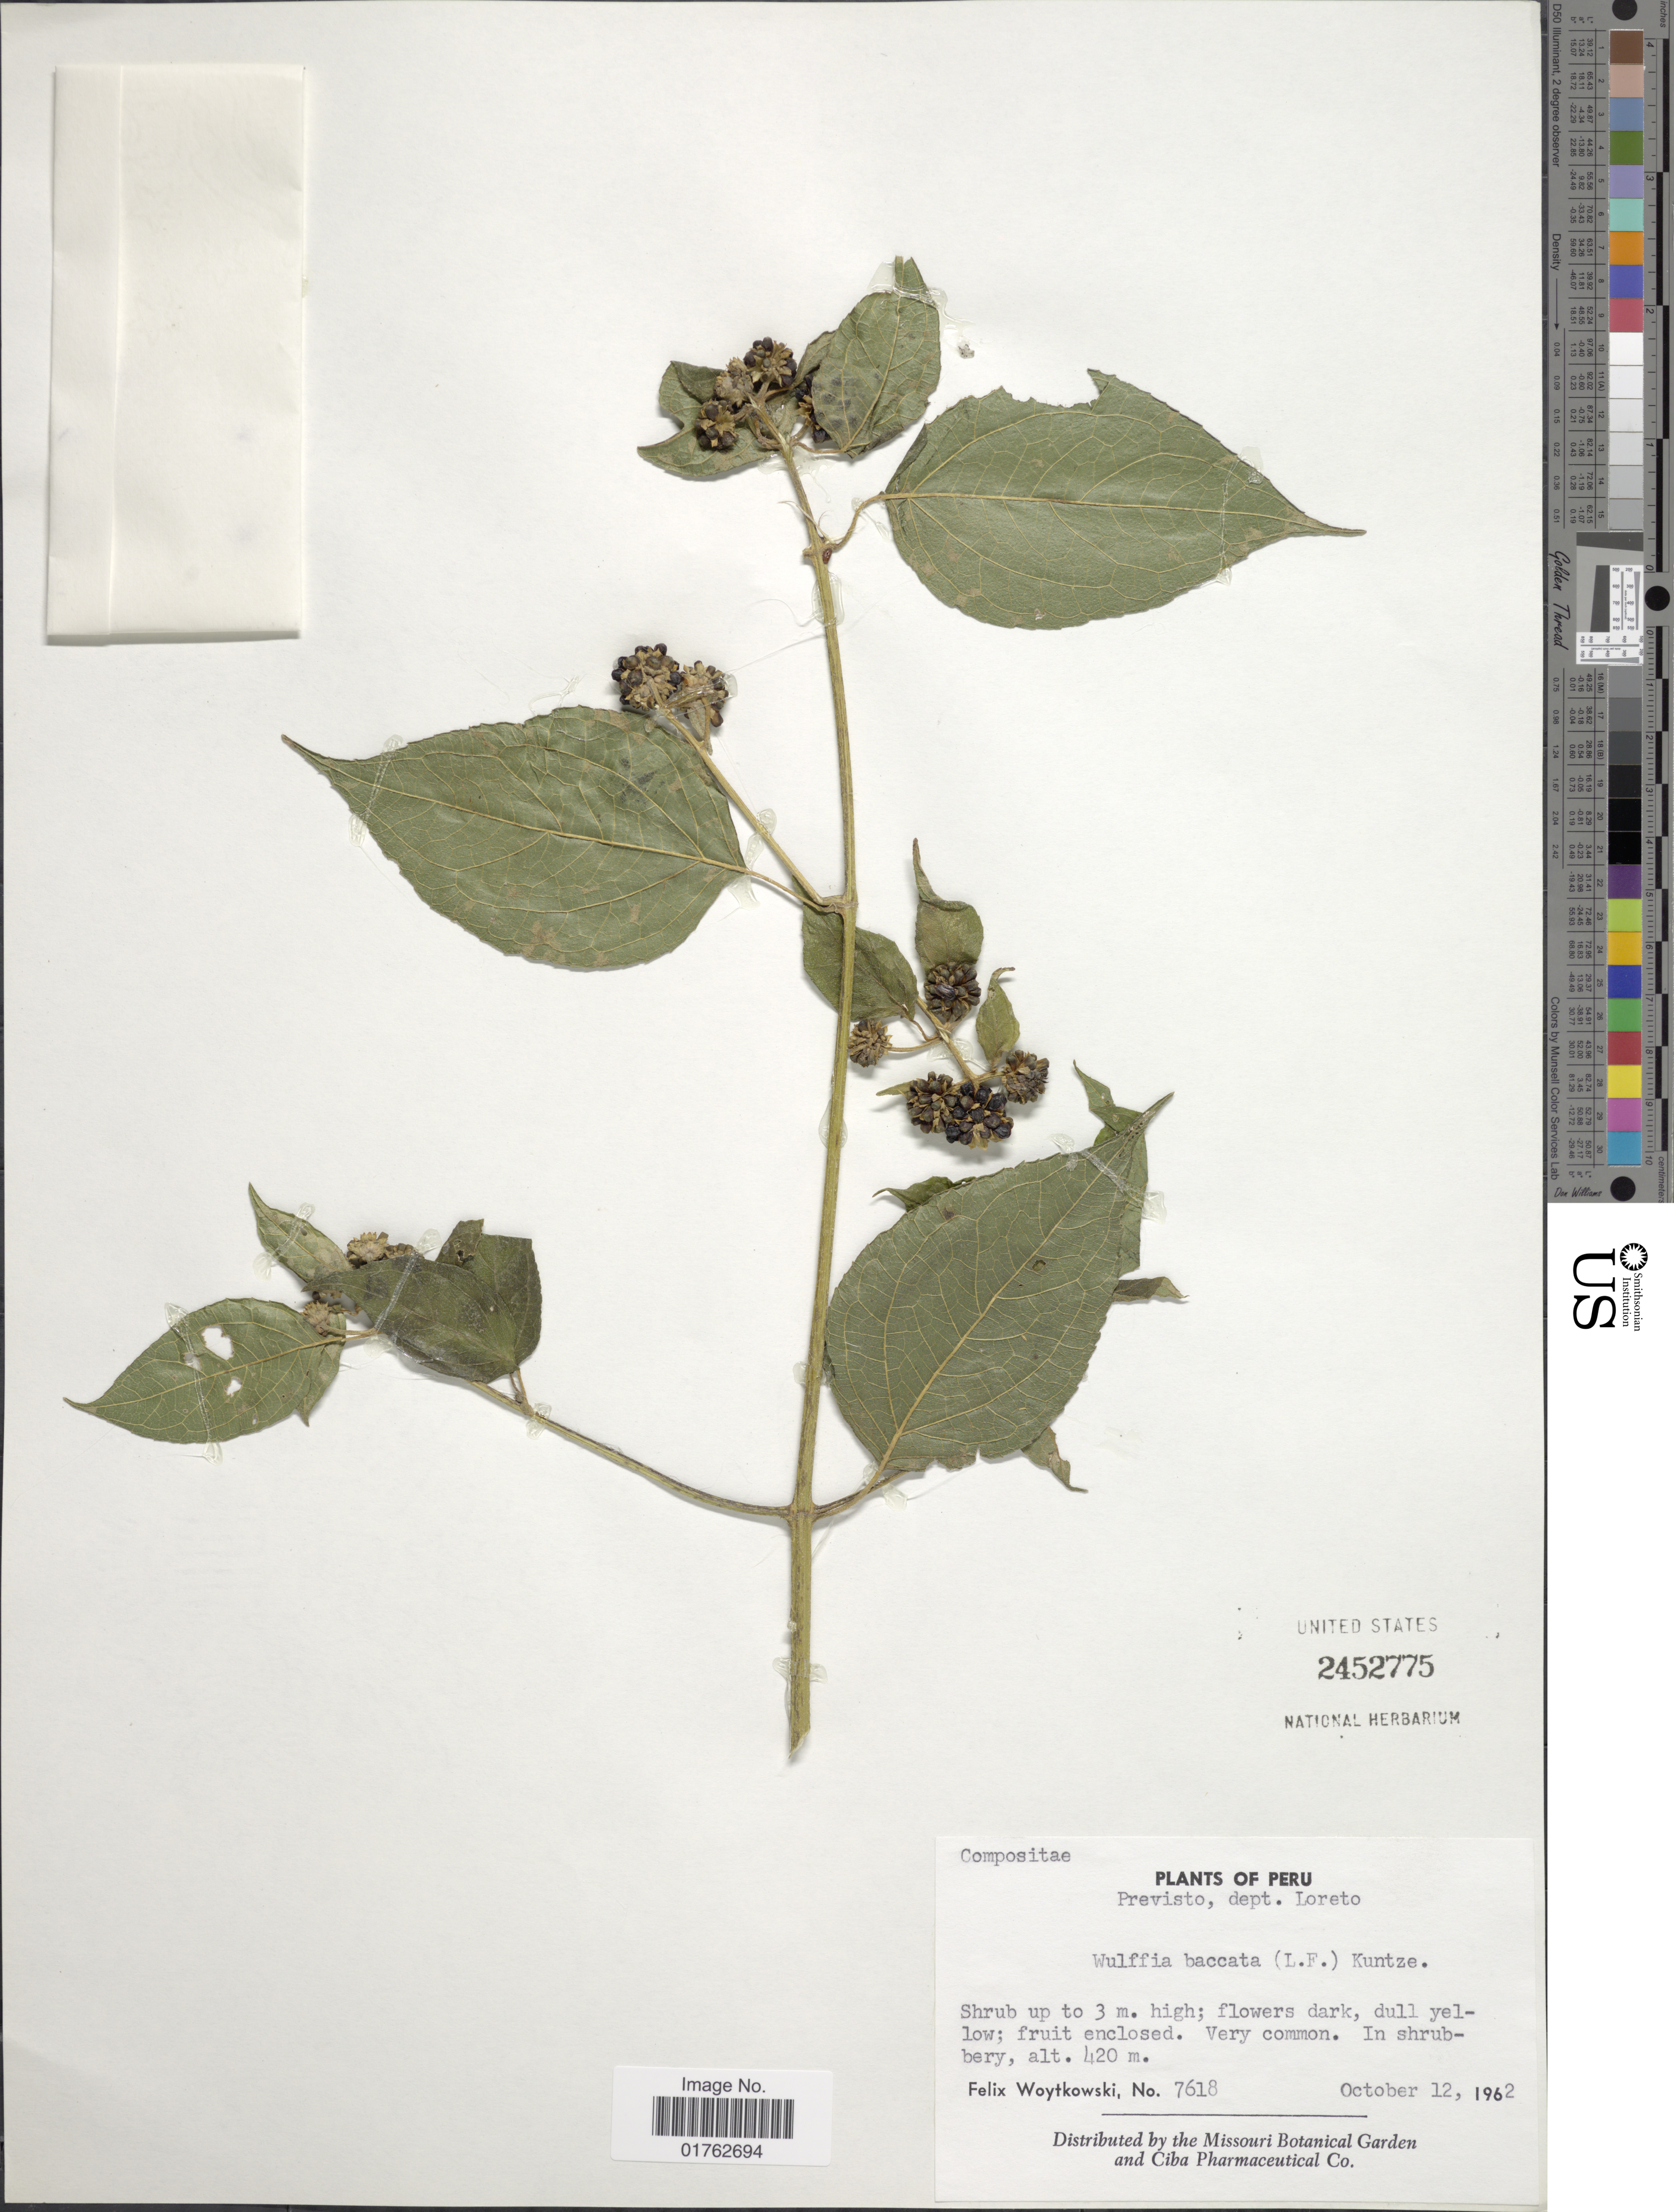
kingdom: Plantae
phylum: Tracheophyta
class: Magnoliopsida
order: Asterales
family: Asteraceae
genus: Wulffia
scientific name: Wulffia baccata var. baccata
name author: (L.) Kuntze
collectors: F. Woytkowski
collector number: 7618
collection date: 1962-10-12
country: Peru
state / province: Loreto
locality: Previsto, Dept. Loreto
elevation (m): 420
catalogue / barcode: US 2452775